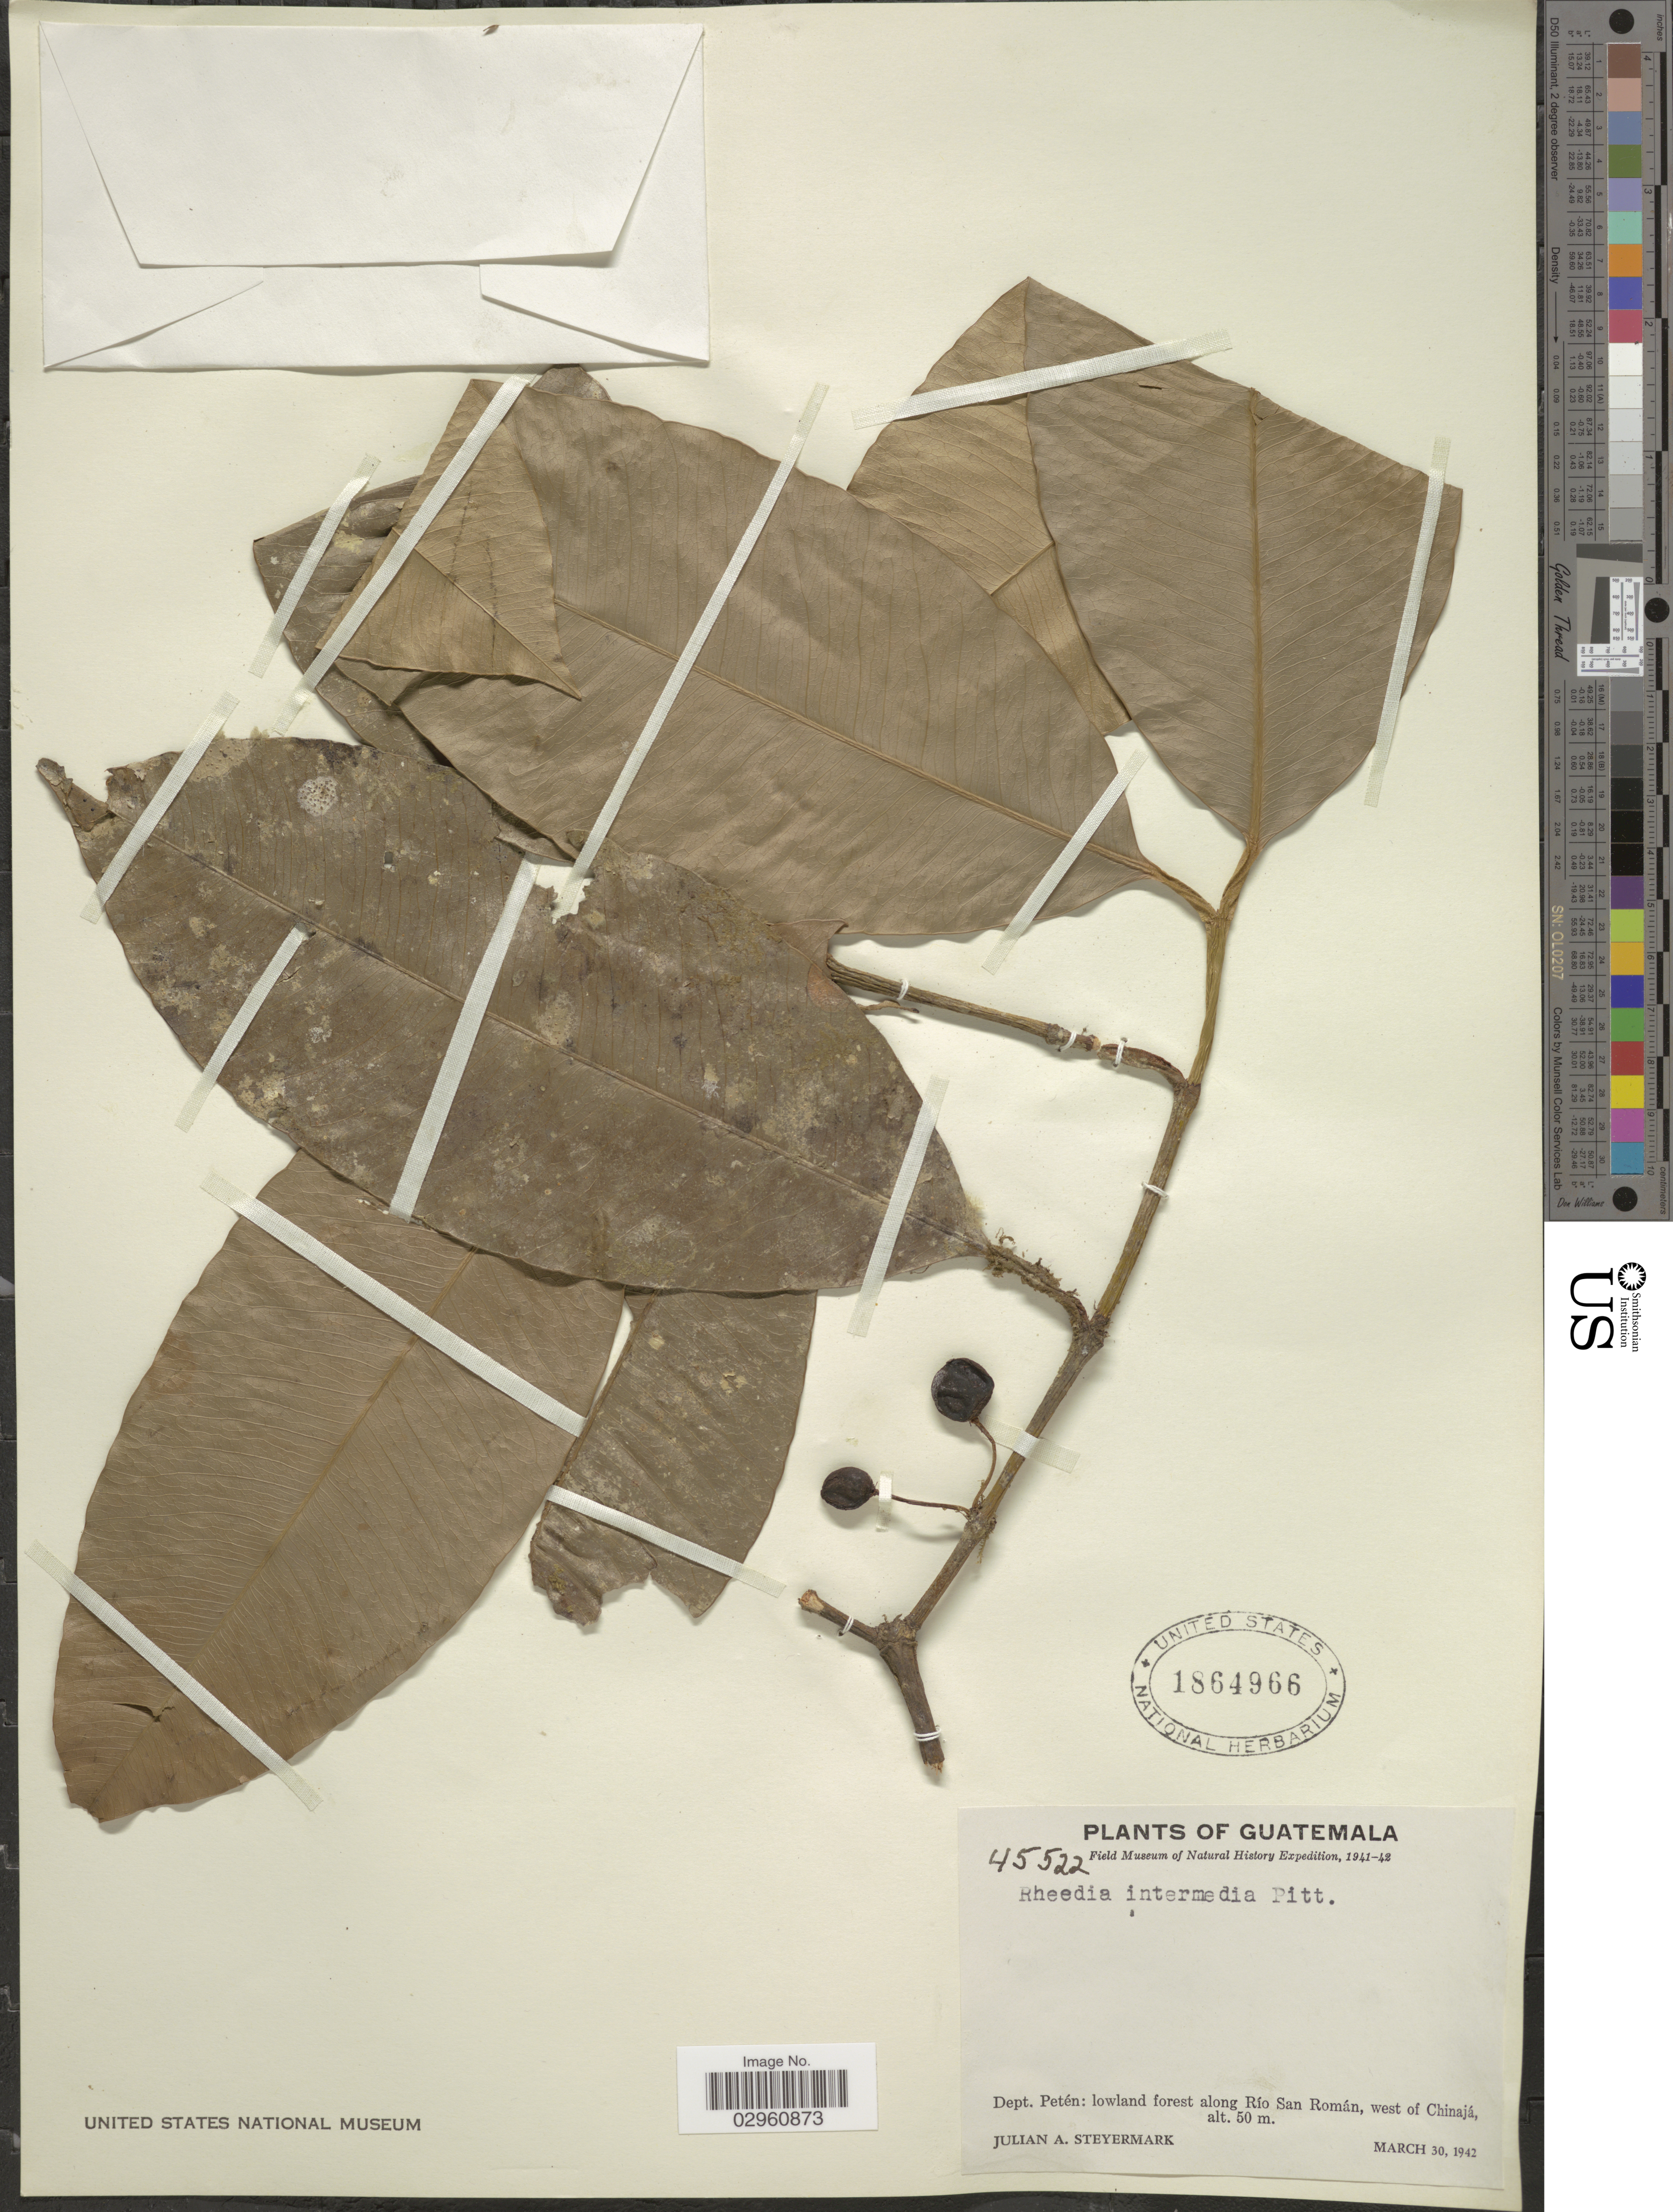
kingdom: Plantae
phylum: Tracheophyta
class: Magnoliopsida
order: Malpighiales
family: Clusiaceae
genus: Garcinia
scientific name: Garcinia intermedia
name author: (Pittier) Hammel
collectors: J. Steyermark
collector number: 45522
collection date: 1942-03-30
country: Guatemala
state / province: El Petén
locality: Dept. Petén: lowland forest along Río San Román, west of Chinajá.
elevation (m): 50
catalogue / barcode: US 1864966